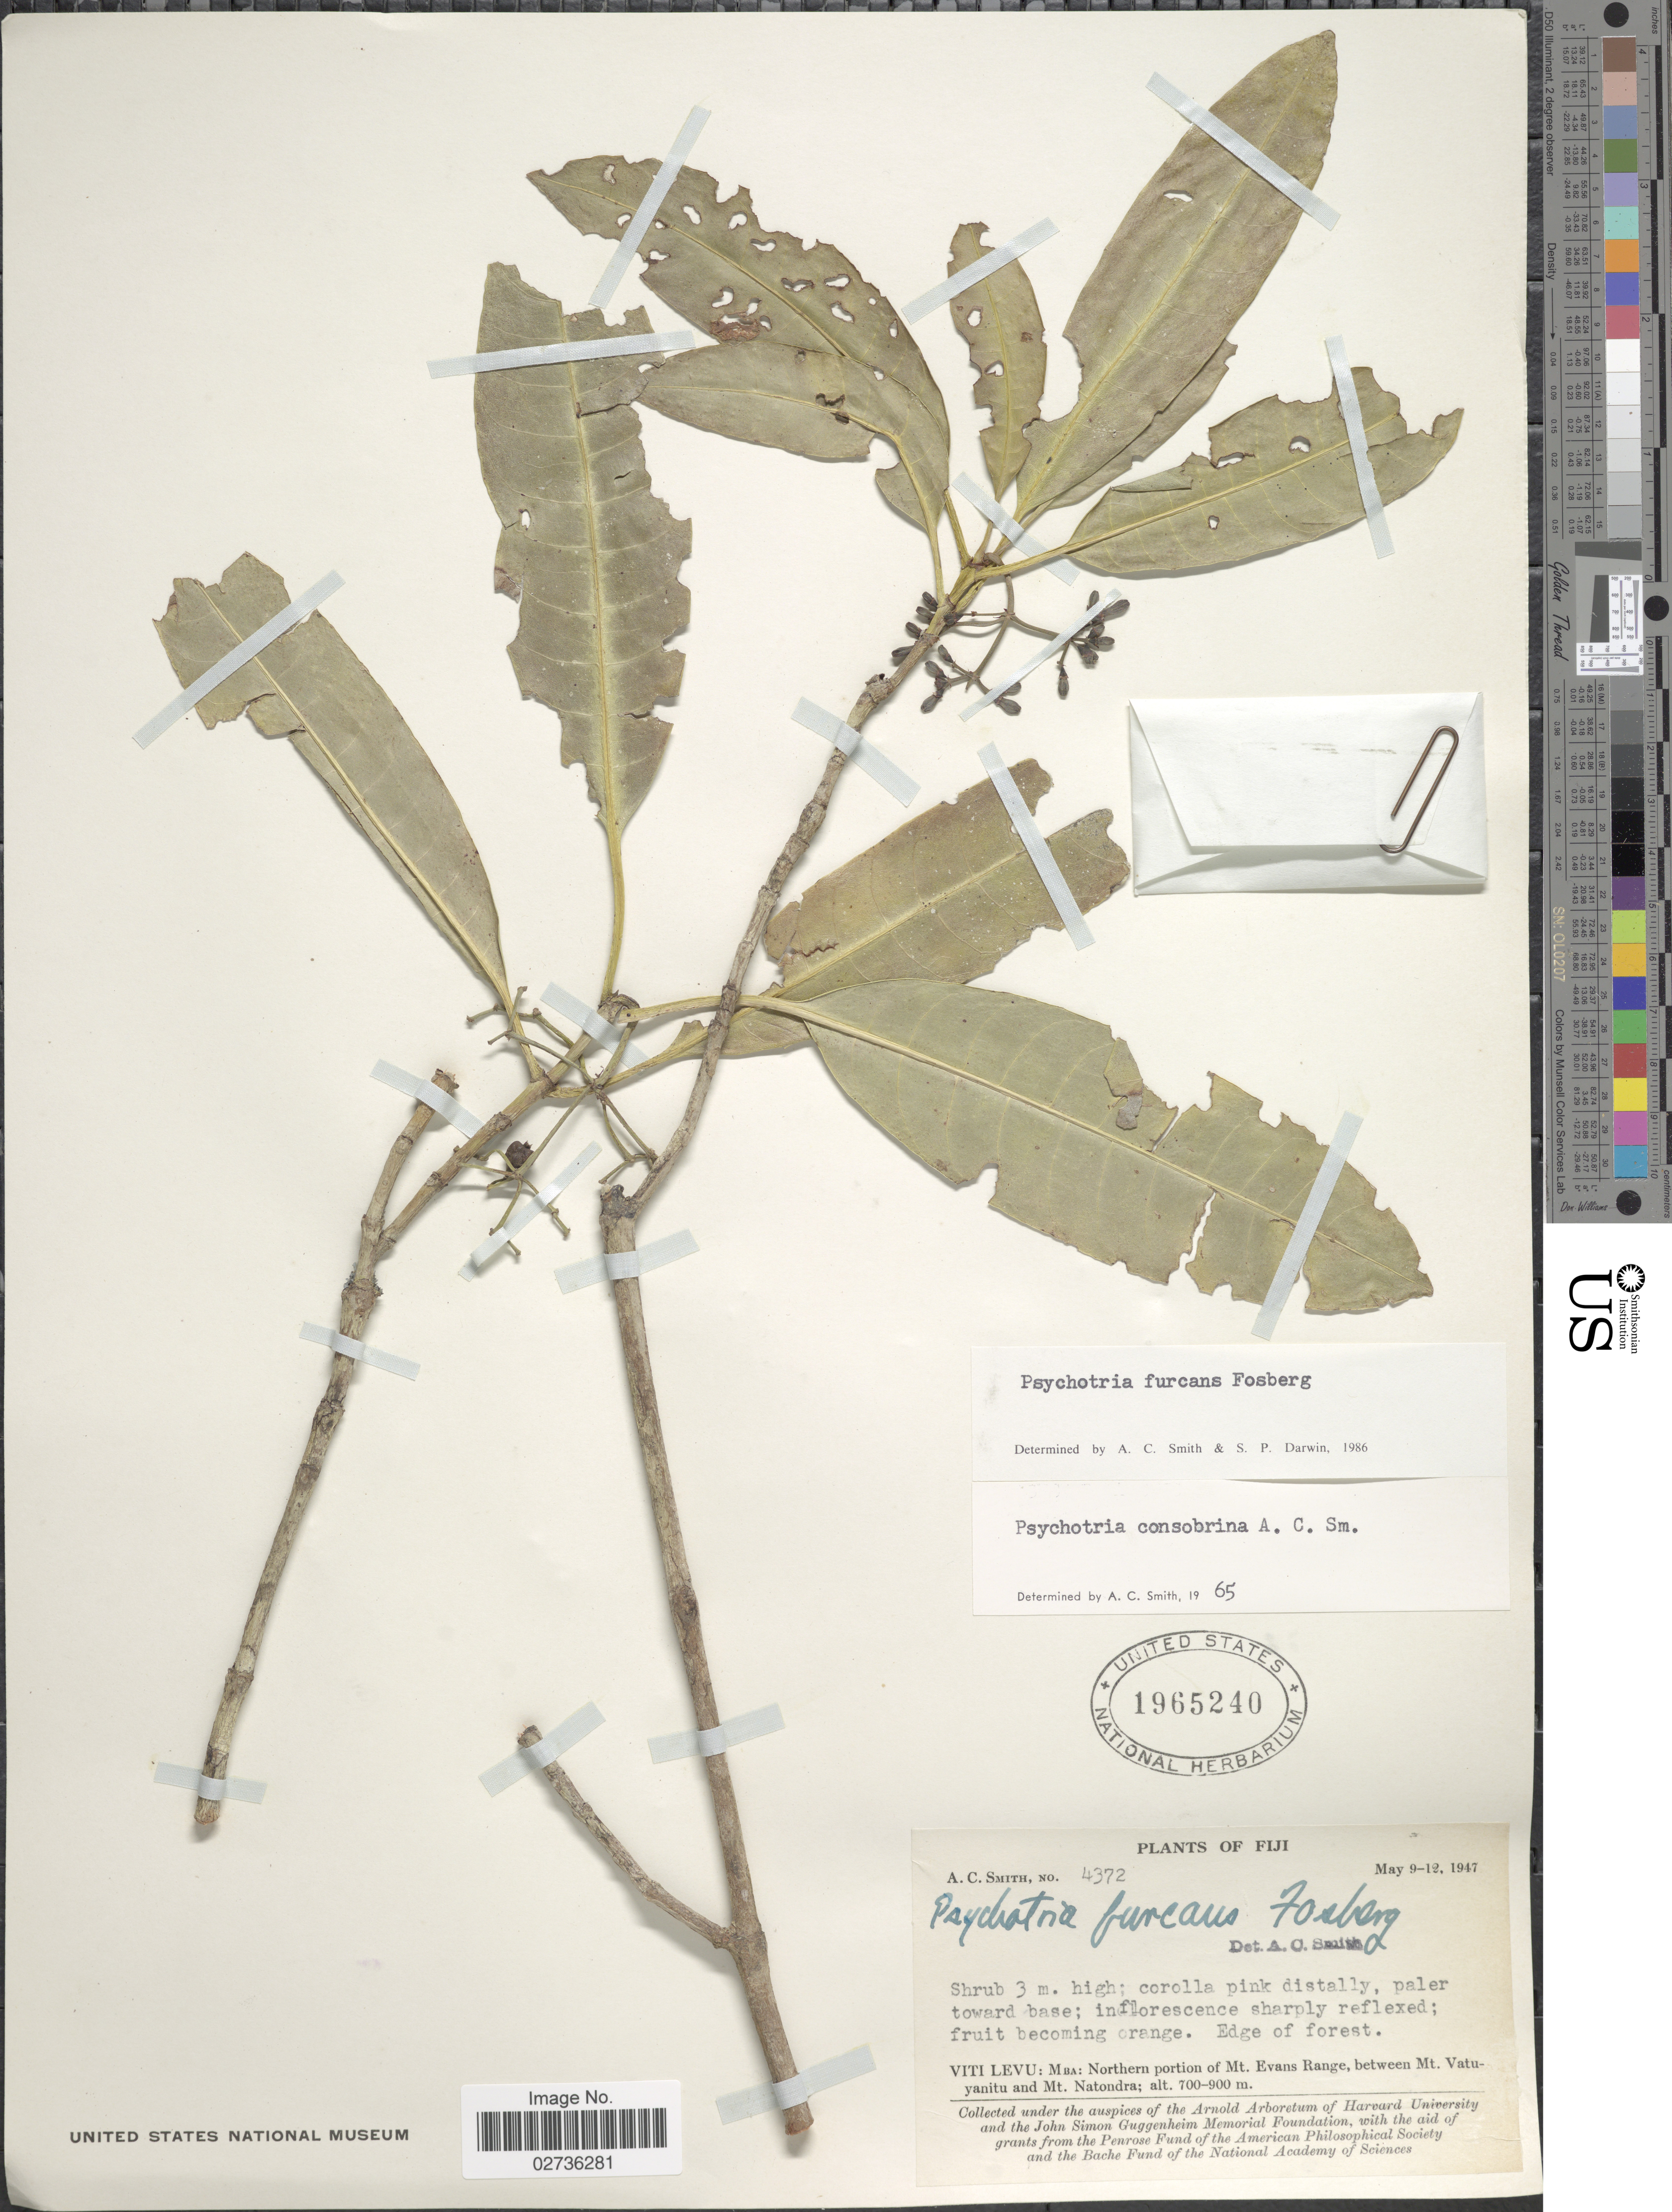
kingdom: Plantae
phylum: Tracheophyta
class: Magnoliopsida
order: Gentianales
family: Rubiaceae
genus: Psychotria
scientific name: Psychotria furcans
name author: Fosberg in A.C. Sm.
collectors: A. C. Smith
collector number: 4372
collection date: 1947-05-09/1947-05-12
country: Fiji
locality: Viti Levu: MBA: Northern Portion of Mt. Evans Range, between Mt. Vatuyanitu and Mt. Natondra.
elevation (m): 700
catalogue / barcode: US 1965240